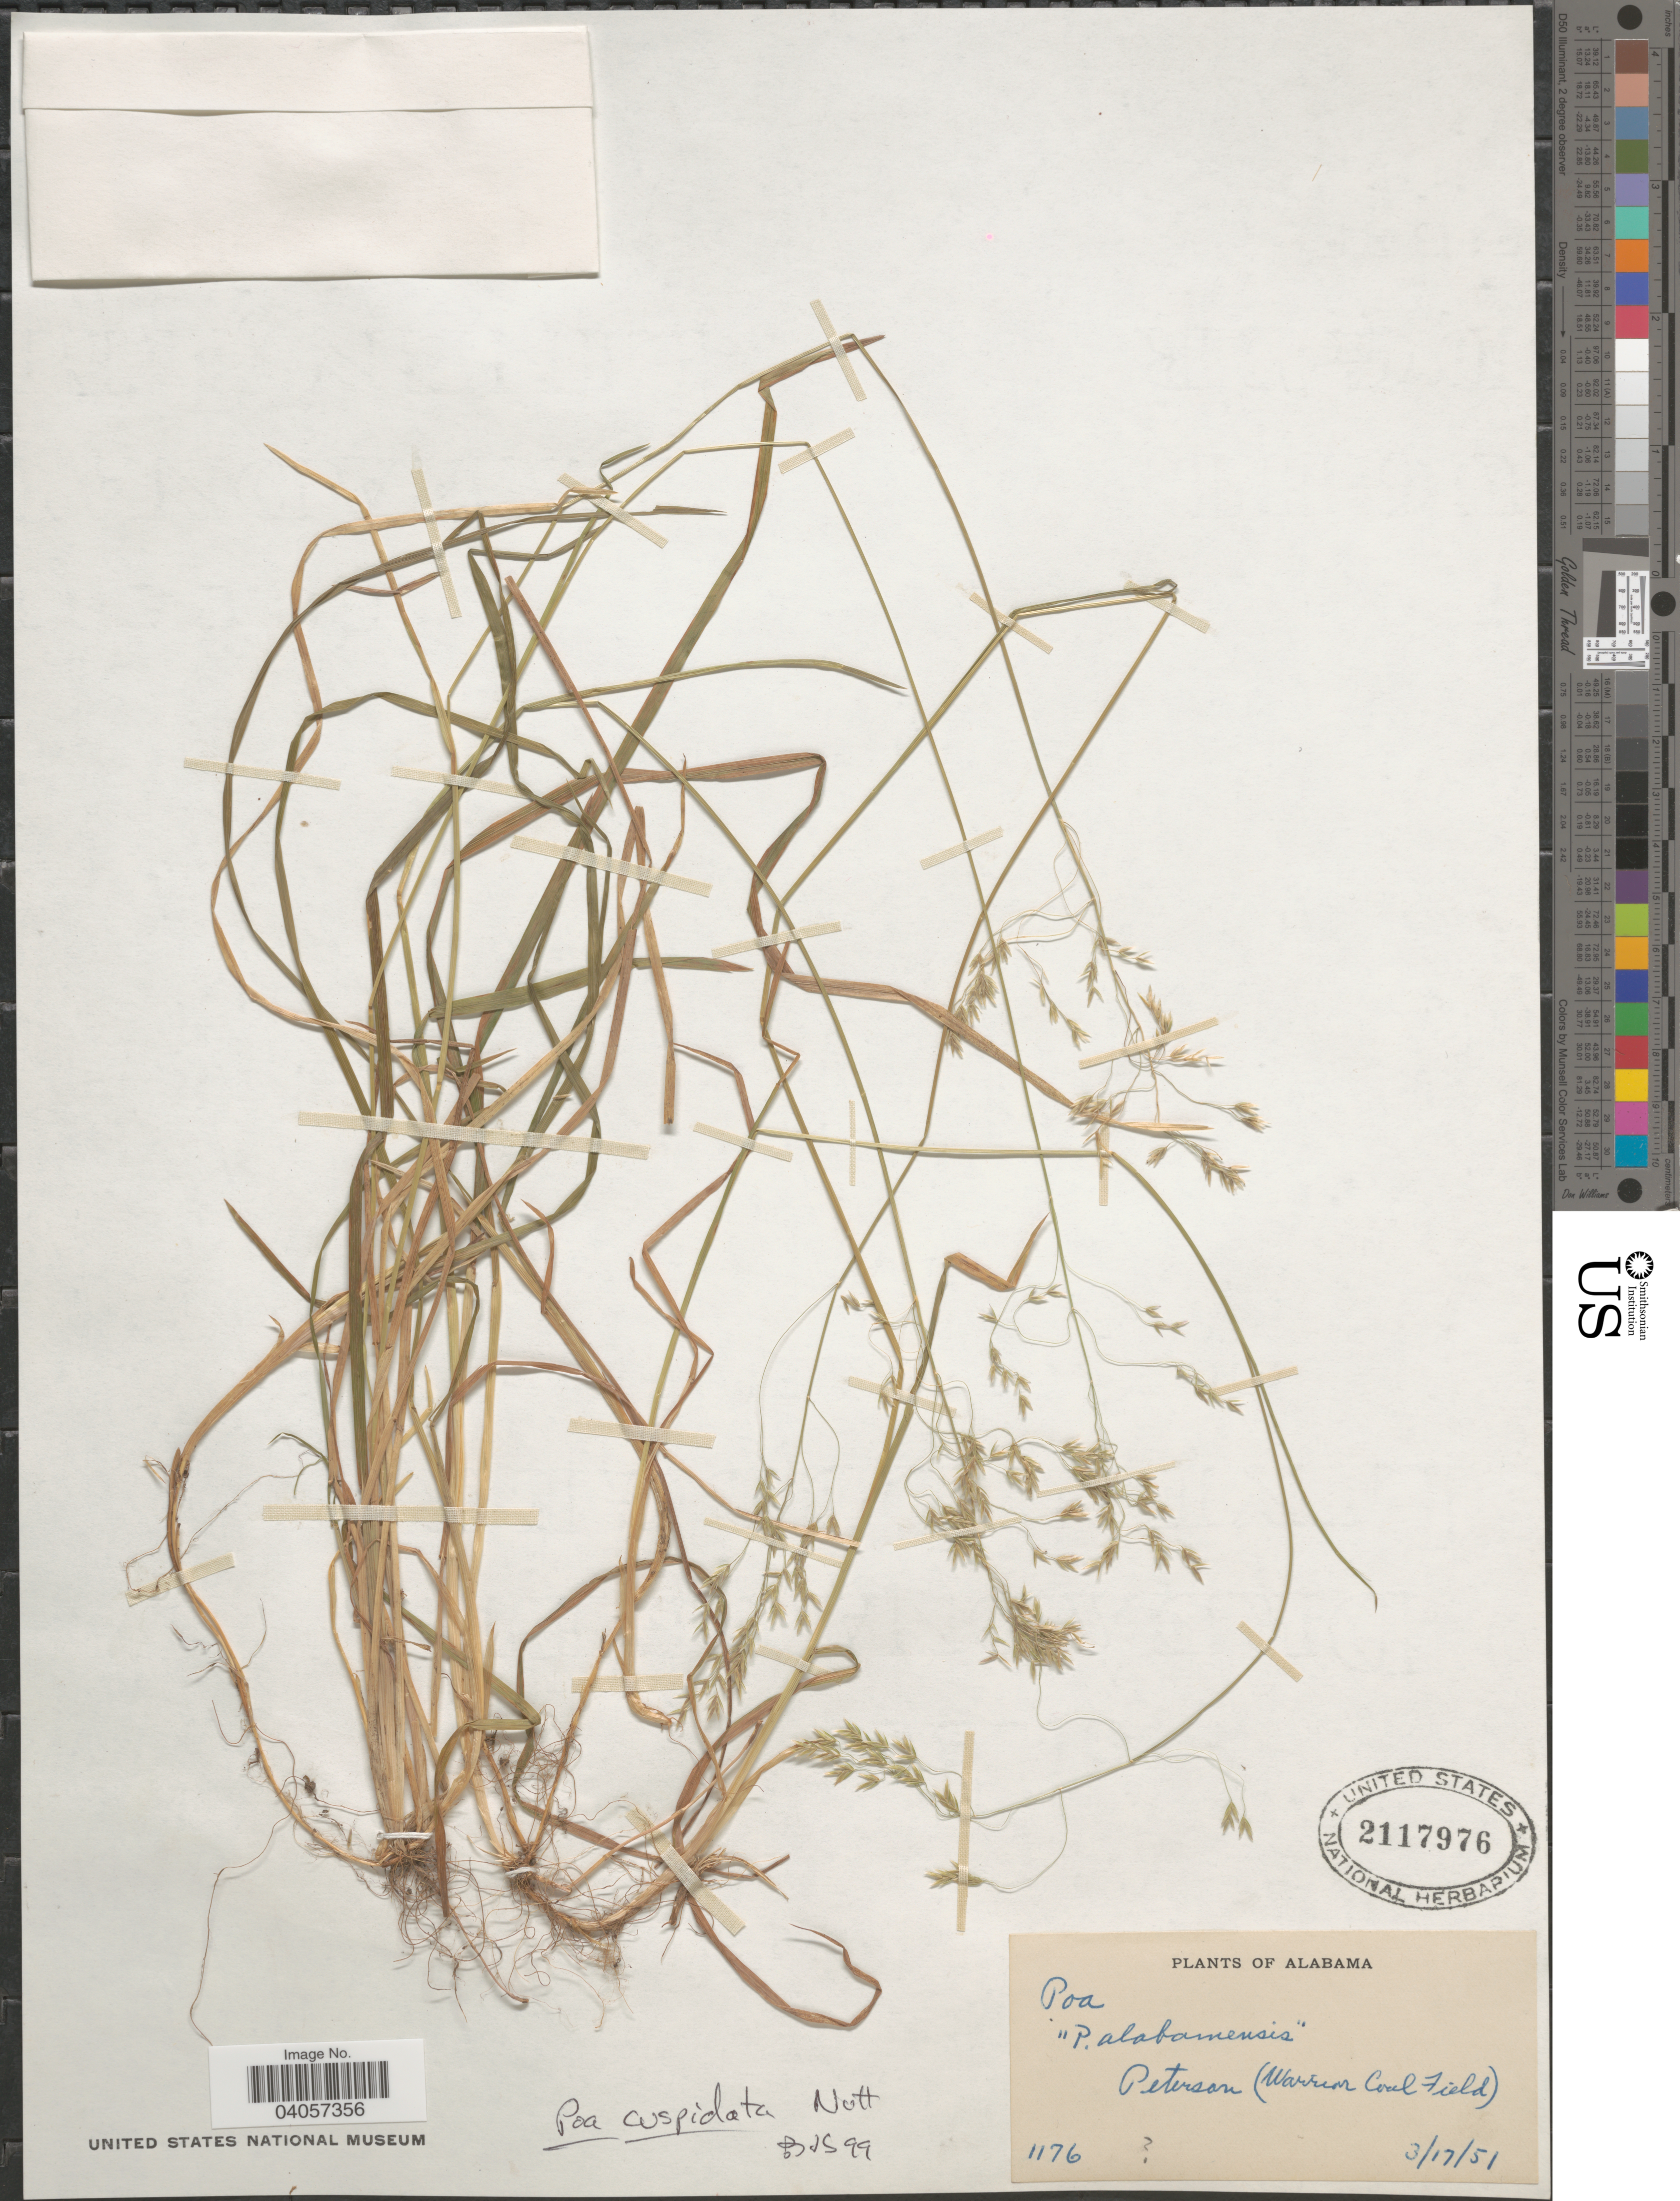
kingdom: Plantae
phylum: Tracheophyta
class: Liliopsida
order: Poales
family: Poaceae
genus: Poa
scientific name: Poa cuspidata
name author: Nutt.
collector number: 1176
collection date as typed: Transcribed d/m/y: 17/3/51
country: United States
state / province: Alabama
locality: Peterson (Warren Coal Field).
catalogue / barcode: US 2117976